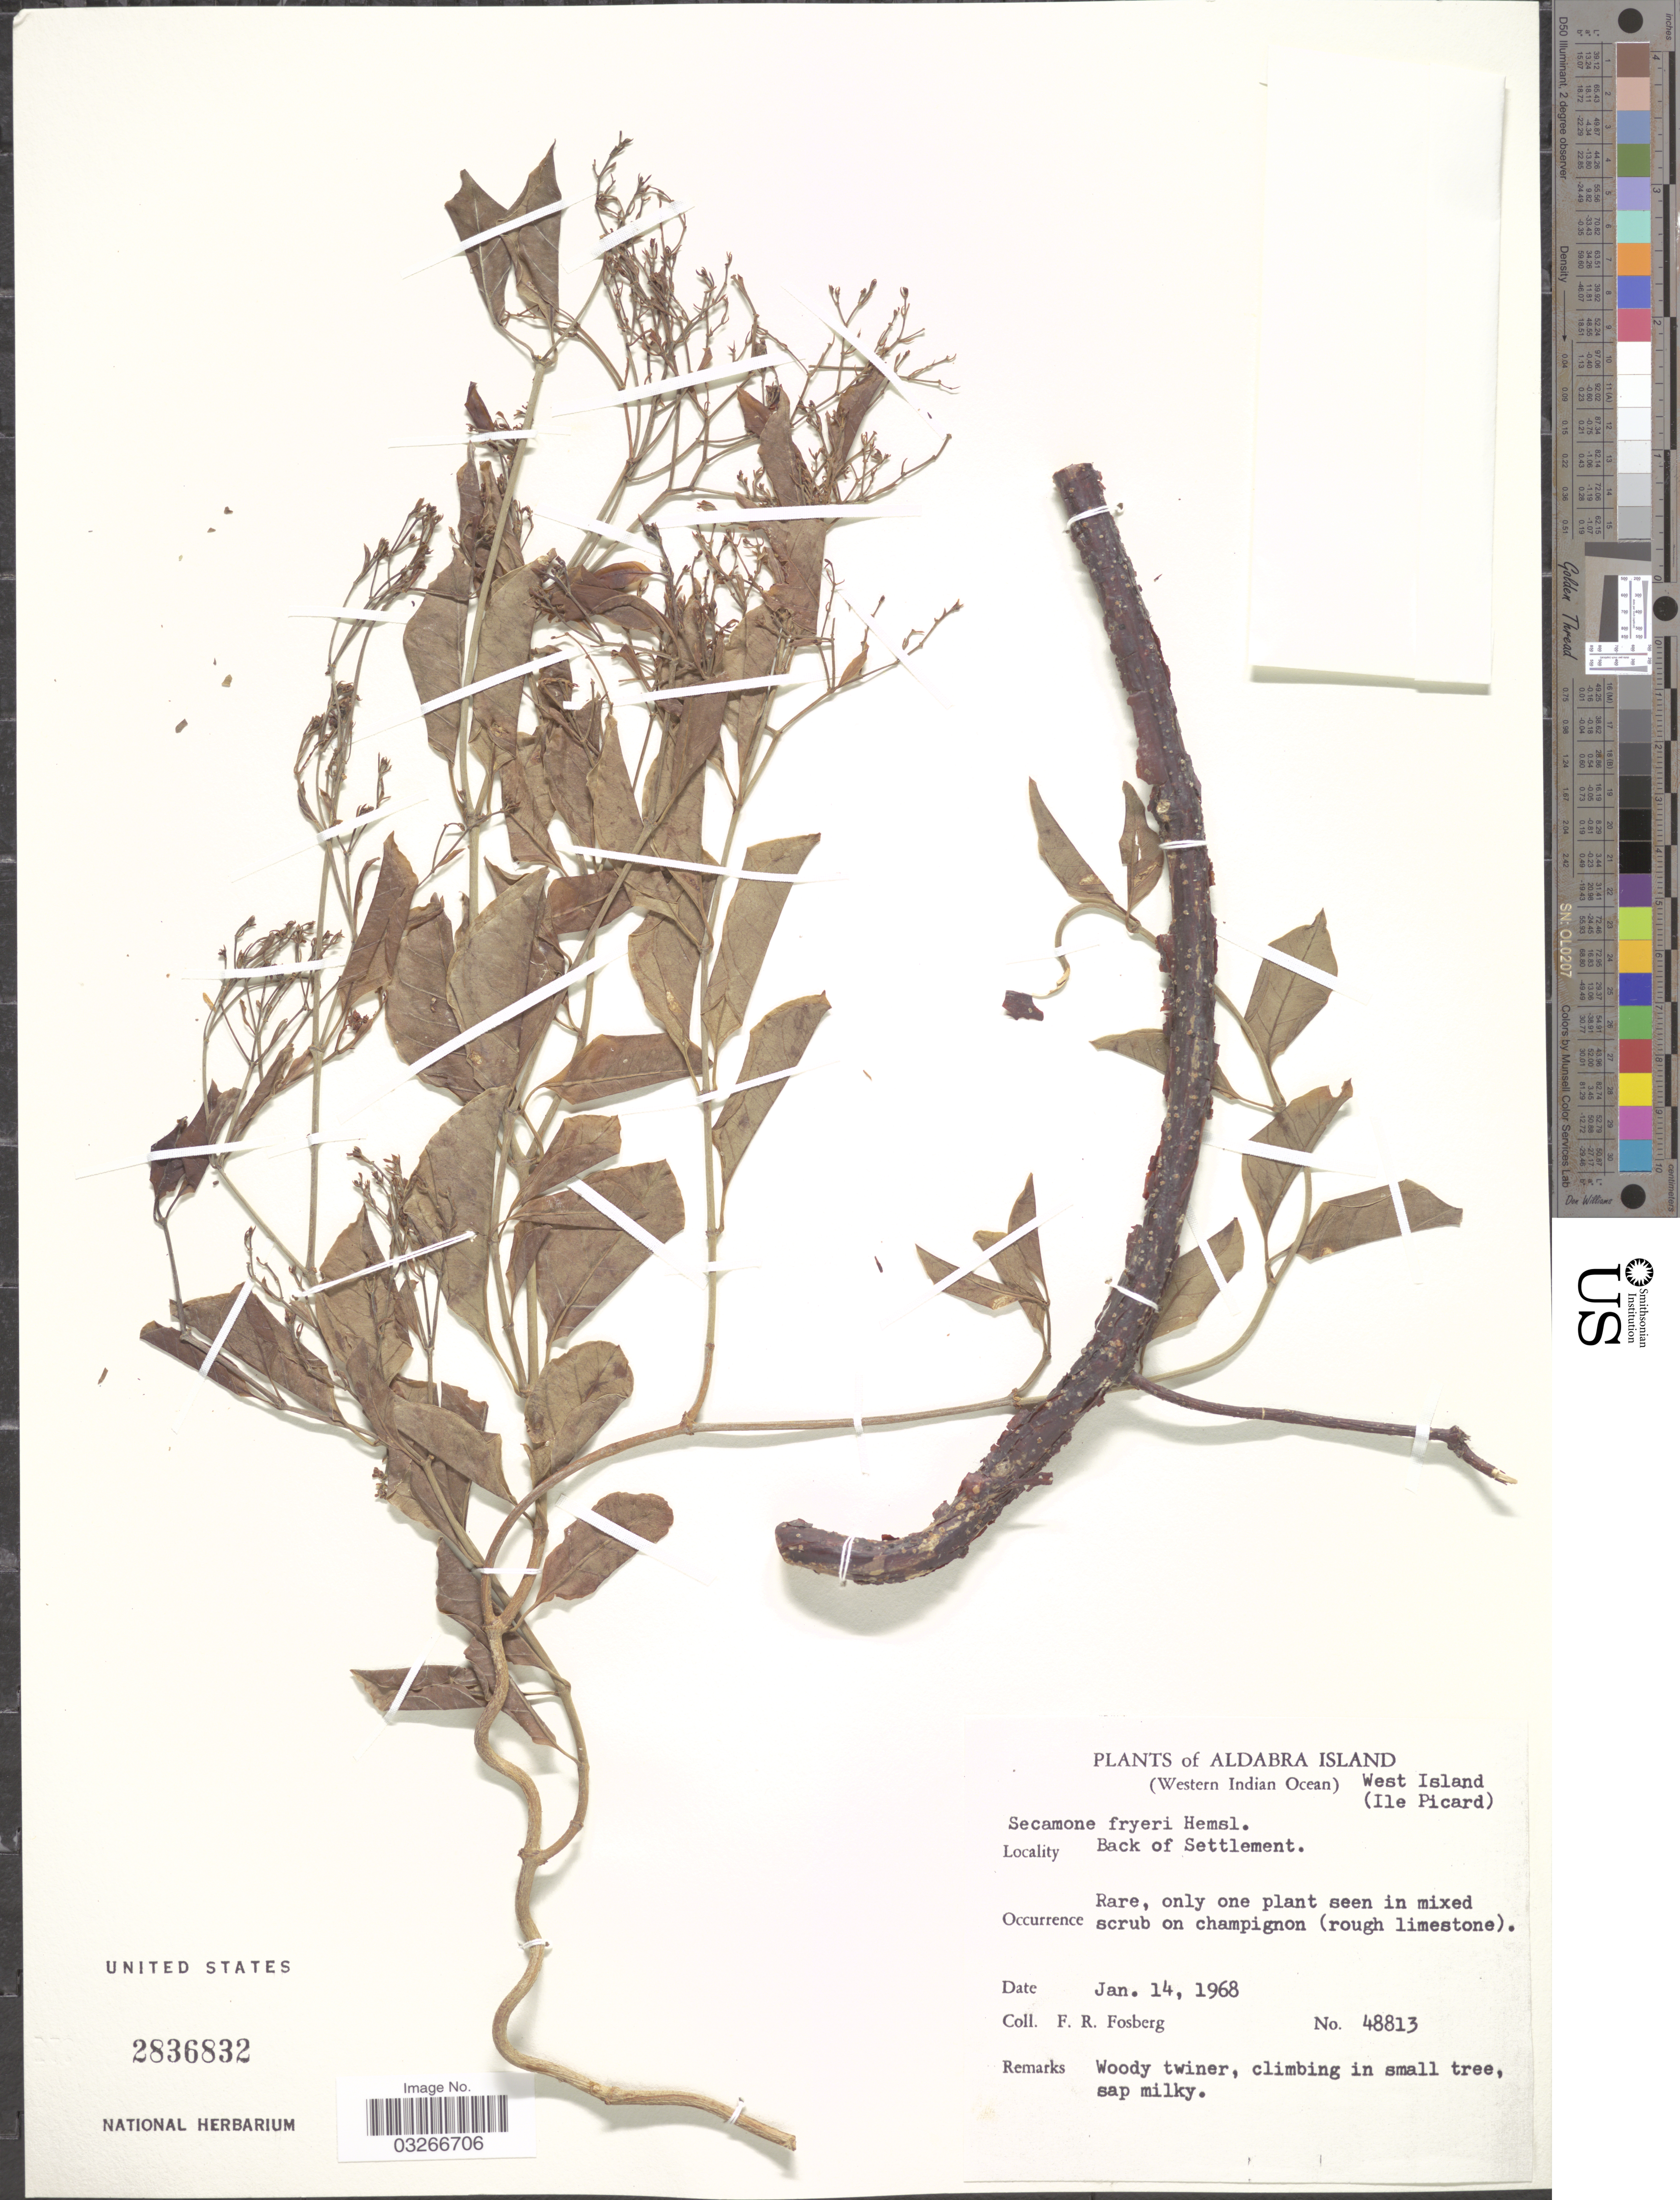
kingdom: Plantae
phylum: Tracheophyta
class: Magnoliopsida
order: Gentianales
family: Apocynaceae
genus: Secamone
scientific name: Secamone fryeri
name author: Hemsl.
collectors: F. R. Fosberg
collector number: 48813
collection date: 1968-01-14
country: Seychelles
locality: Aldabra Island (Western Indian Ocean) West Island (Ile Picard), Back of Settlement.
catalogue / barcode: US 2836832